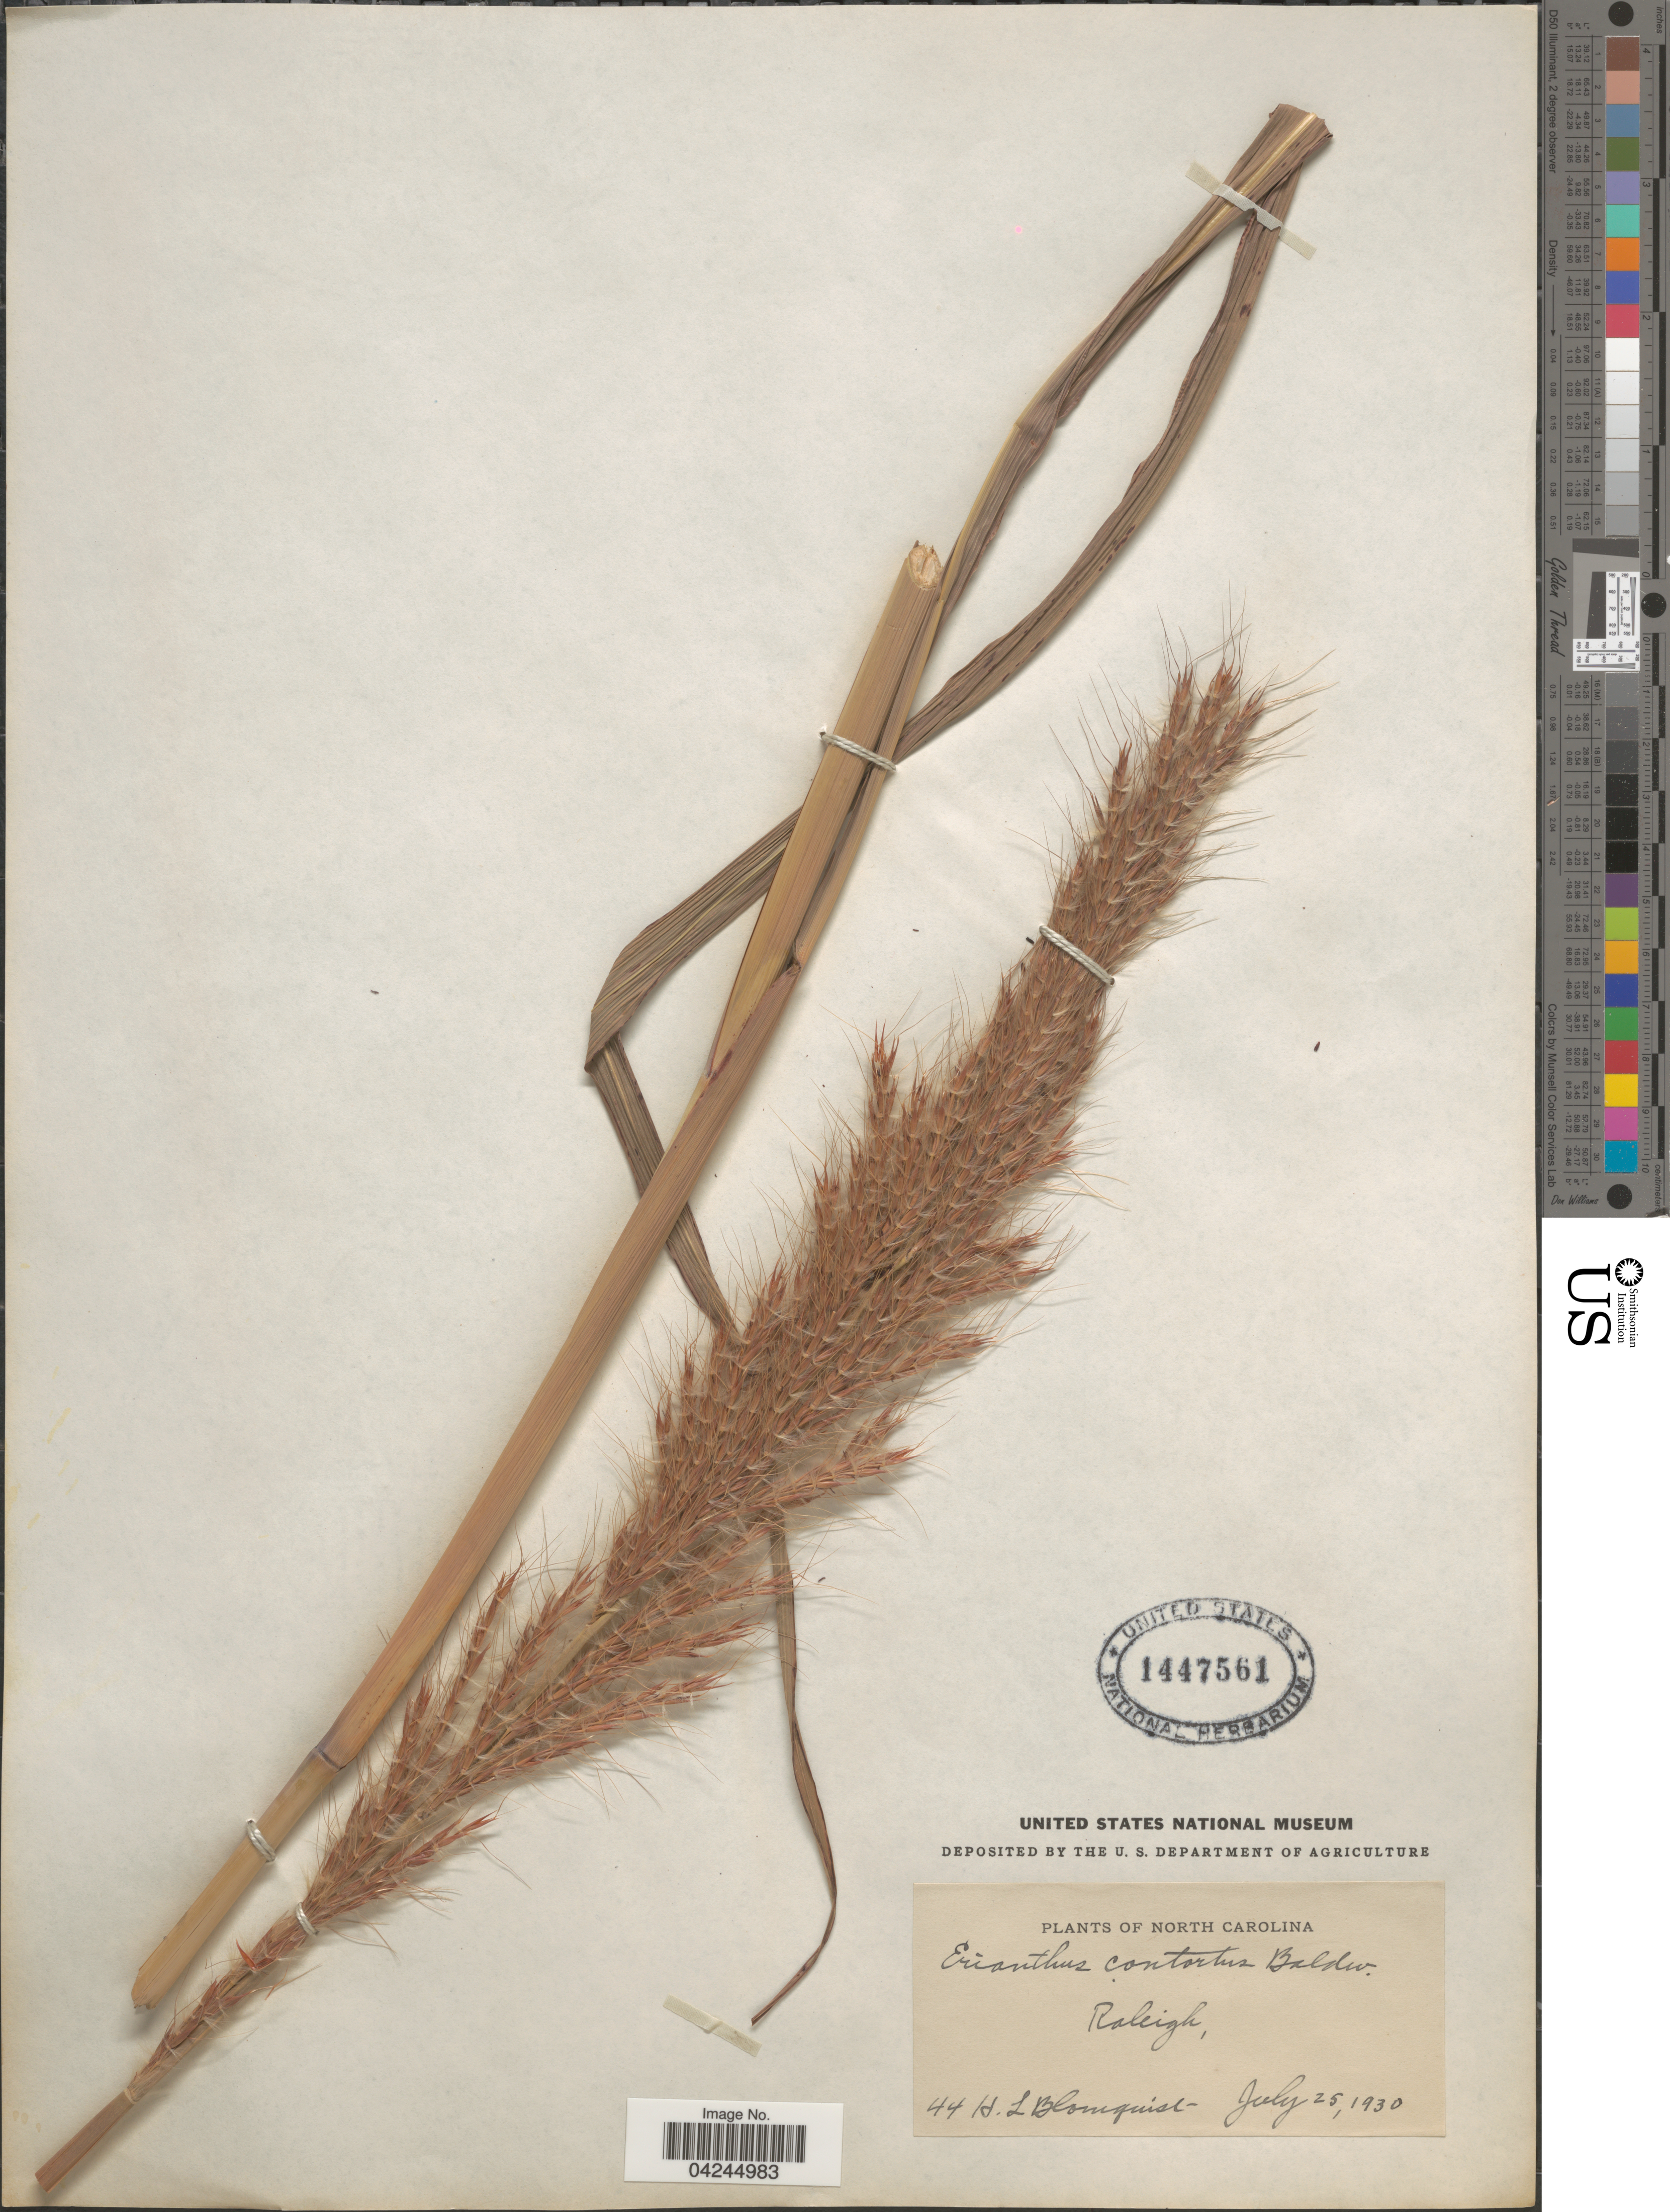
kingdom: Plantae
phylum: Tracheophyta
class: Liliopsida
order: Poales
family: Poaceae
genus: Erianthus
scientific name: Erianthus brevibarbis var. contortus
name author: (Elliott) D.B. Ward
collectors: H. Blomquist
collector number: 44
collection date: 1930-07-25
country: United States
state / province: North Carolina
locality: Raleigh.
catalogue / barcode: US 1447561